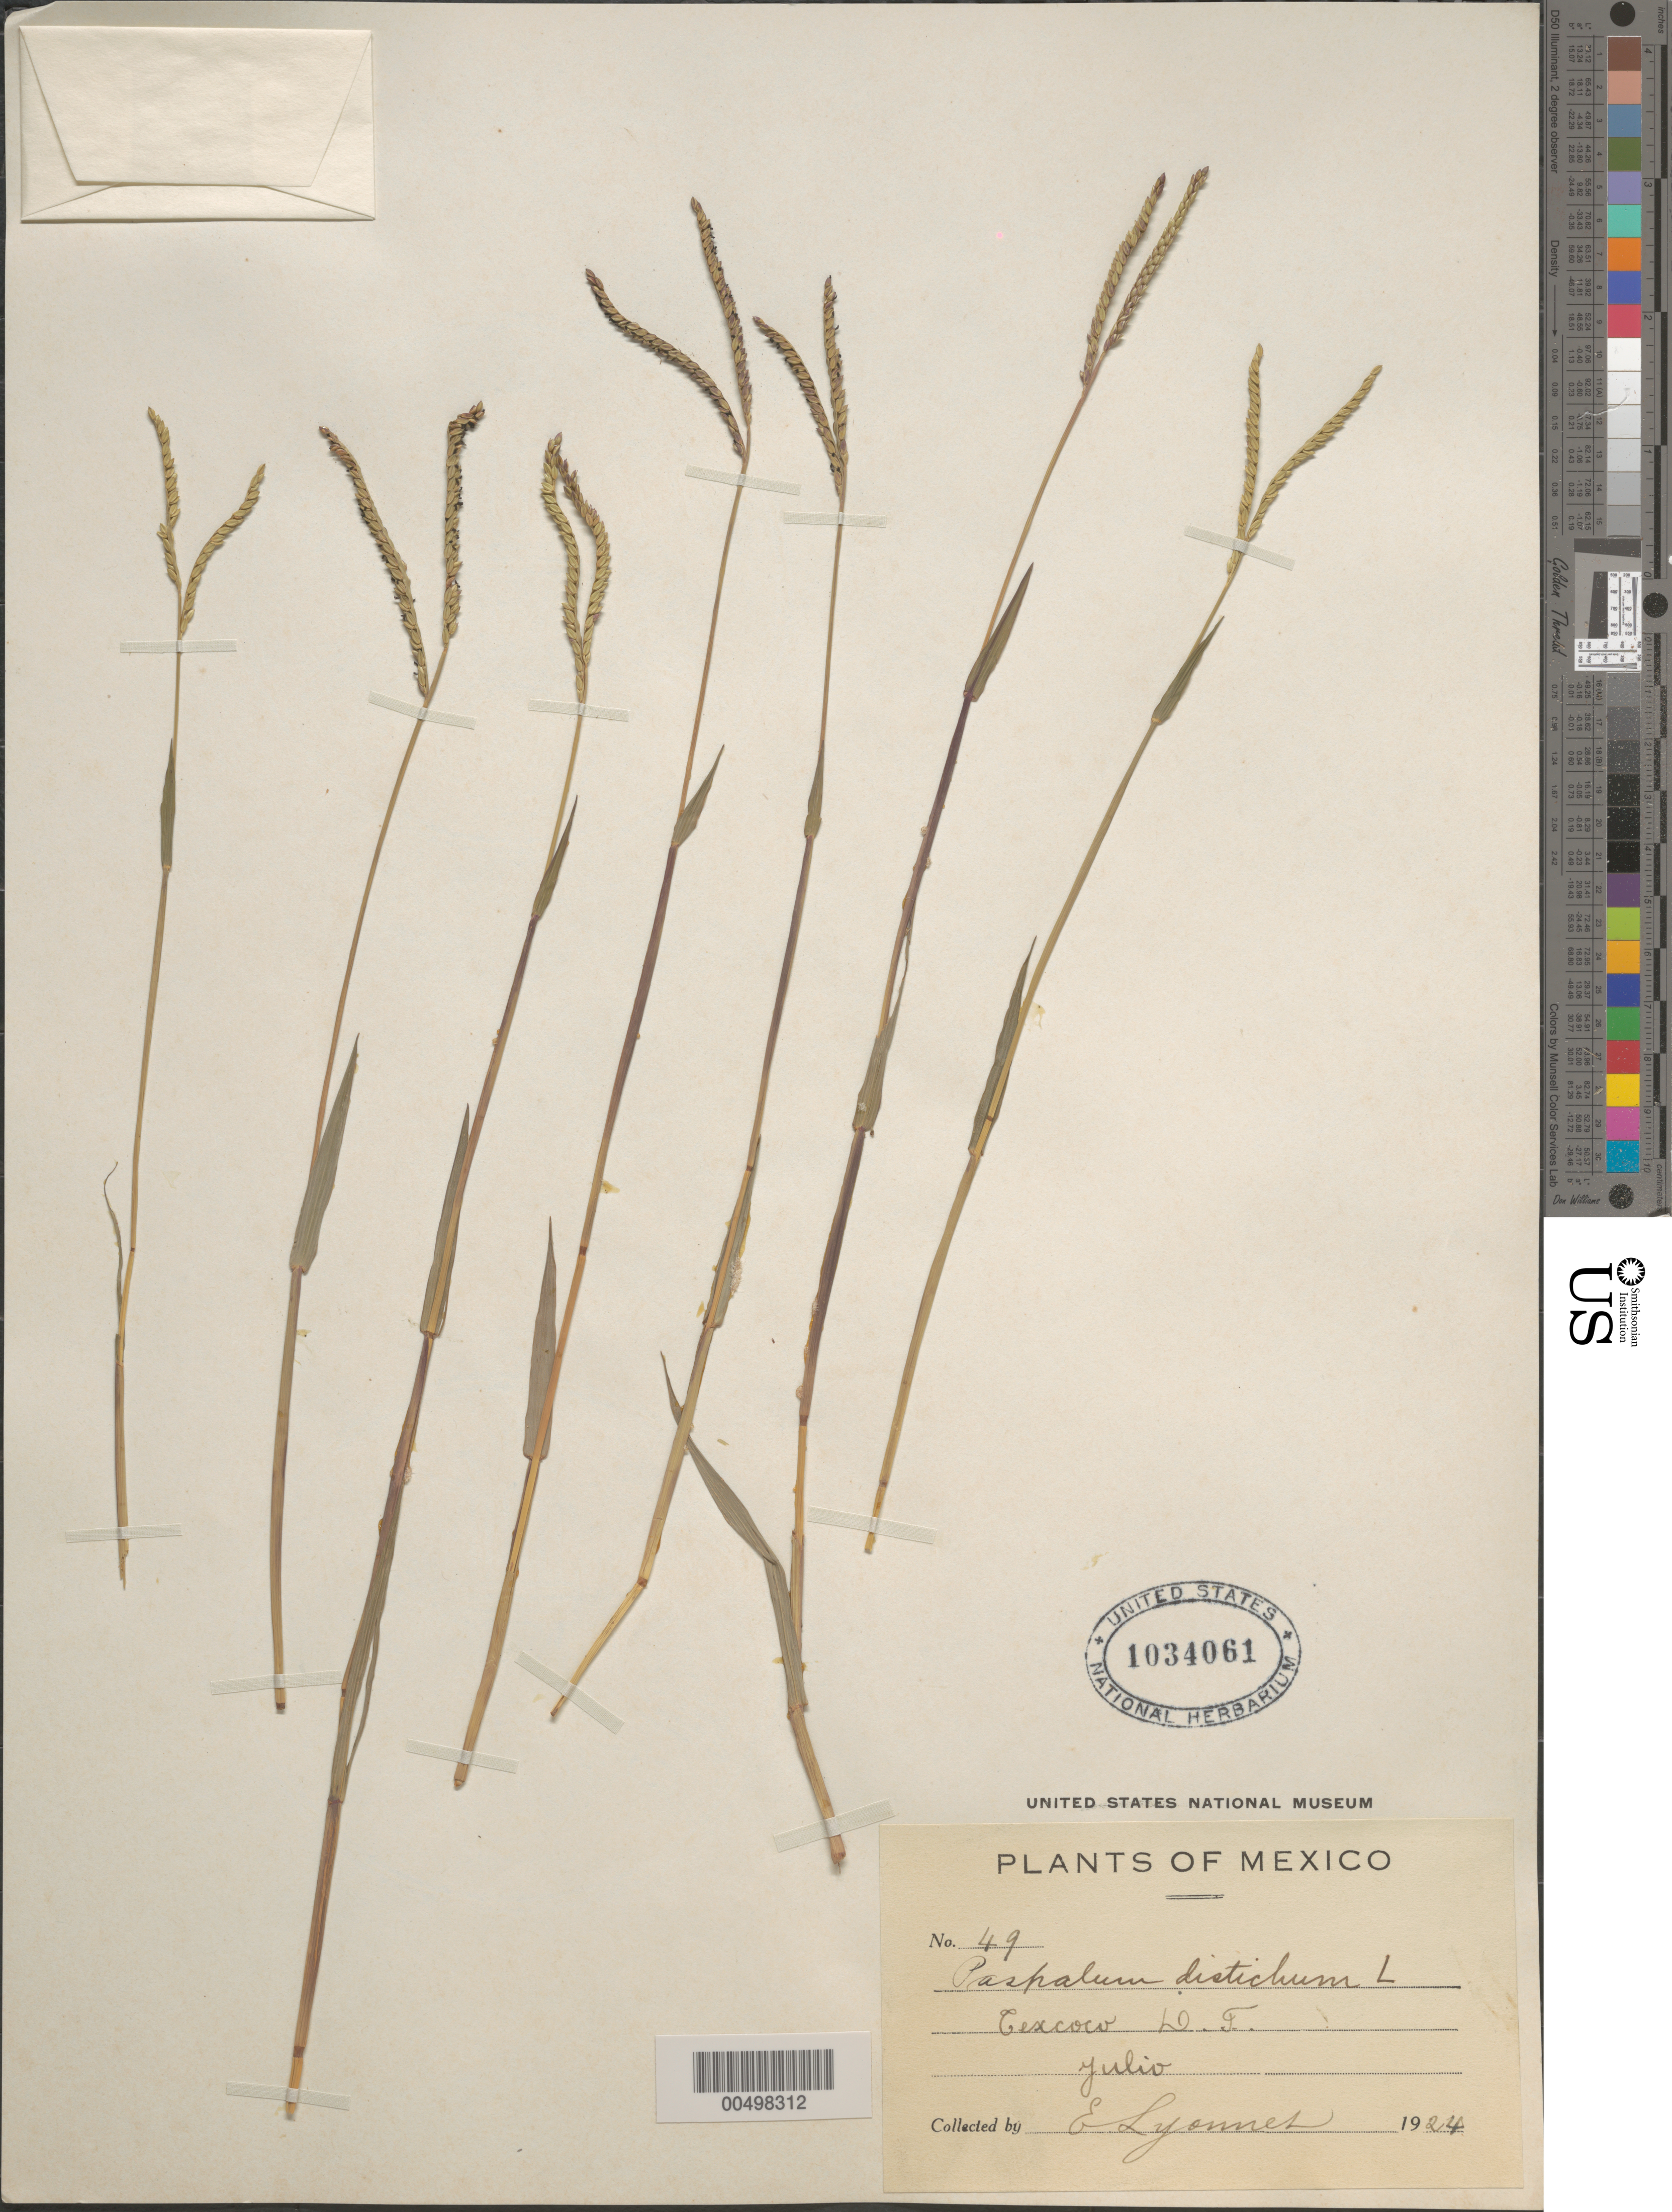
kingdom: Plantae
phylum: Tracheophyta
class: Liliopsida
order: Poales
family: Poaceae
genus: Paspalum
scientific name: Paspalum paspaloides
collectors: Bro. E. Lyonnet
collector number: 49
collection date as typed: Jul 1924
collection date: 1924-07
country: Mexico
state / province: Distrito Federal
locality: Texcoco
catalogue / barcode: US 1034061